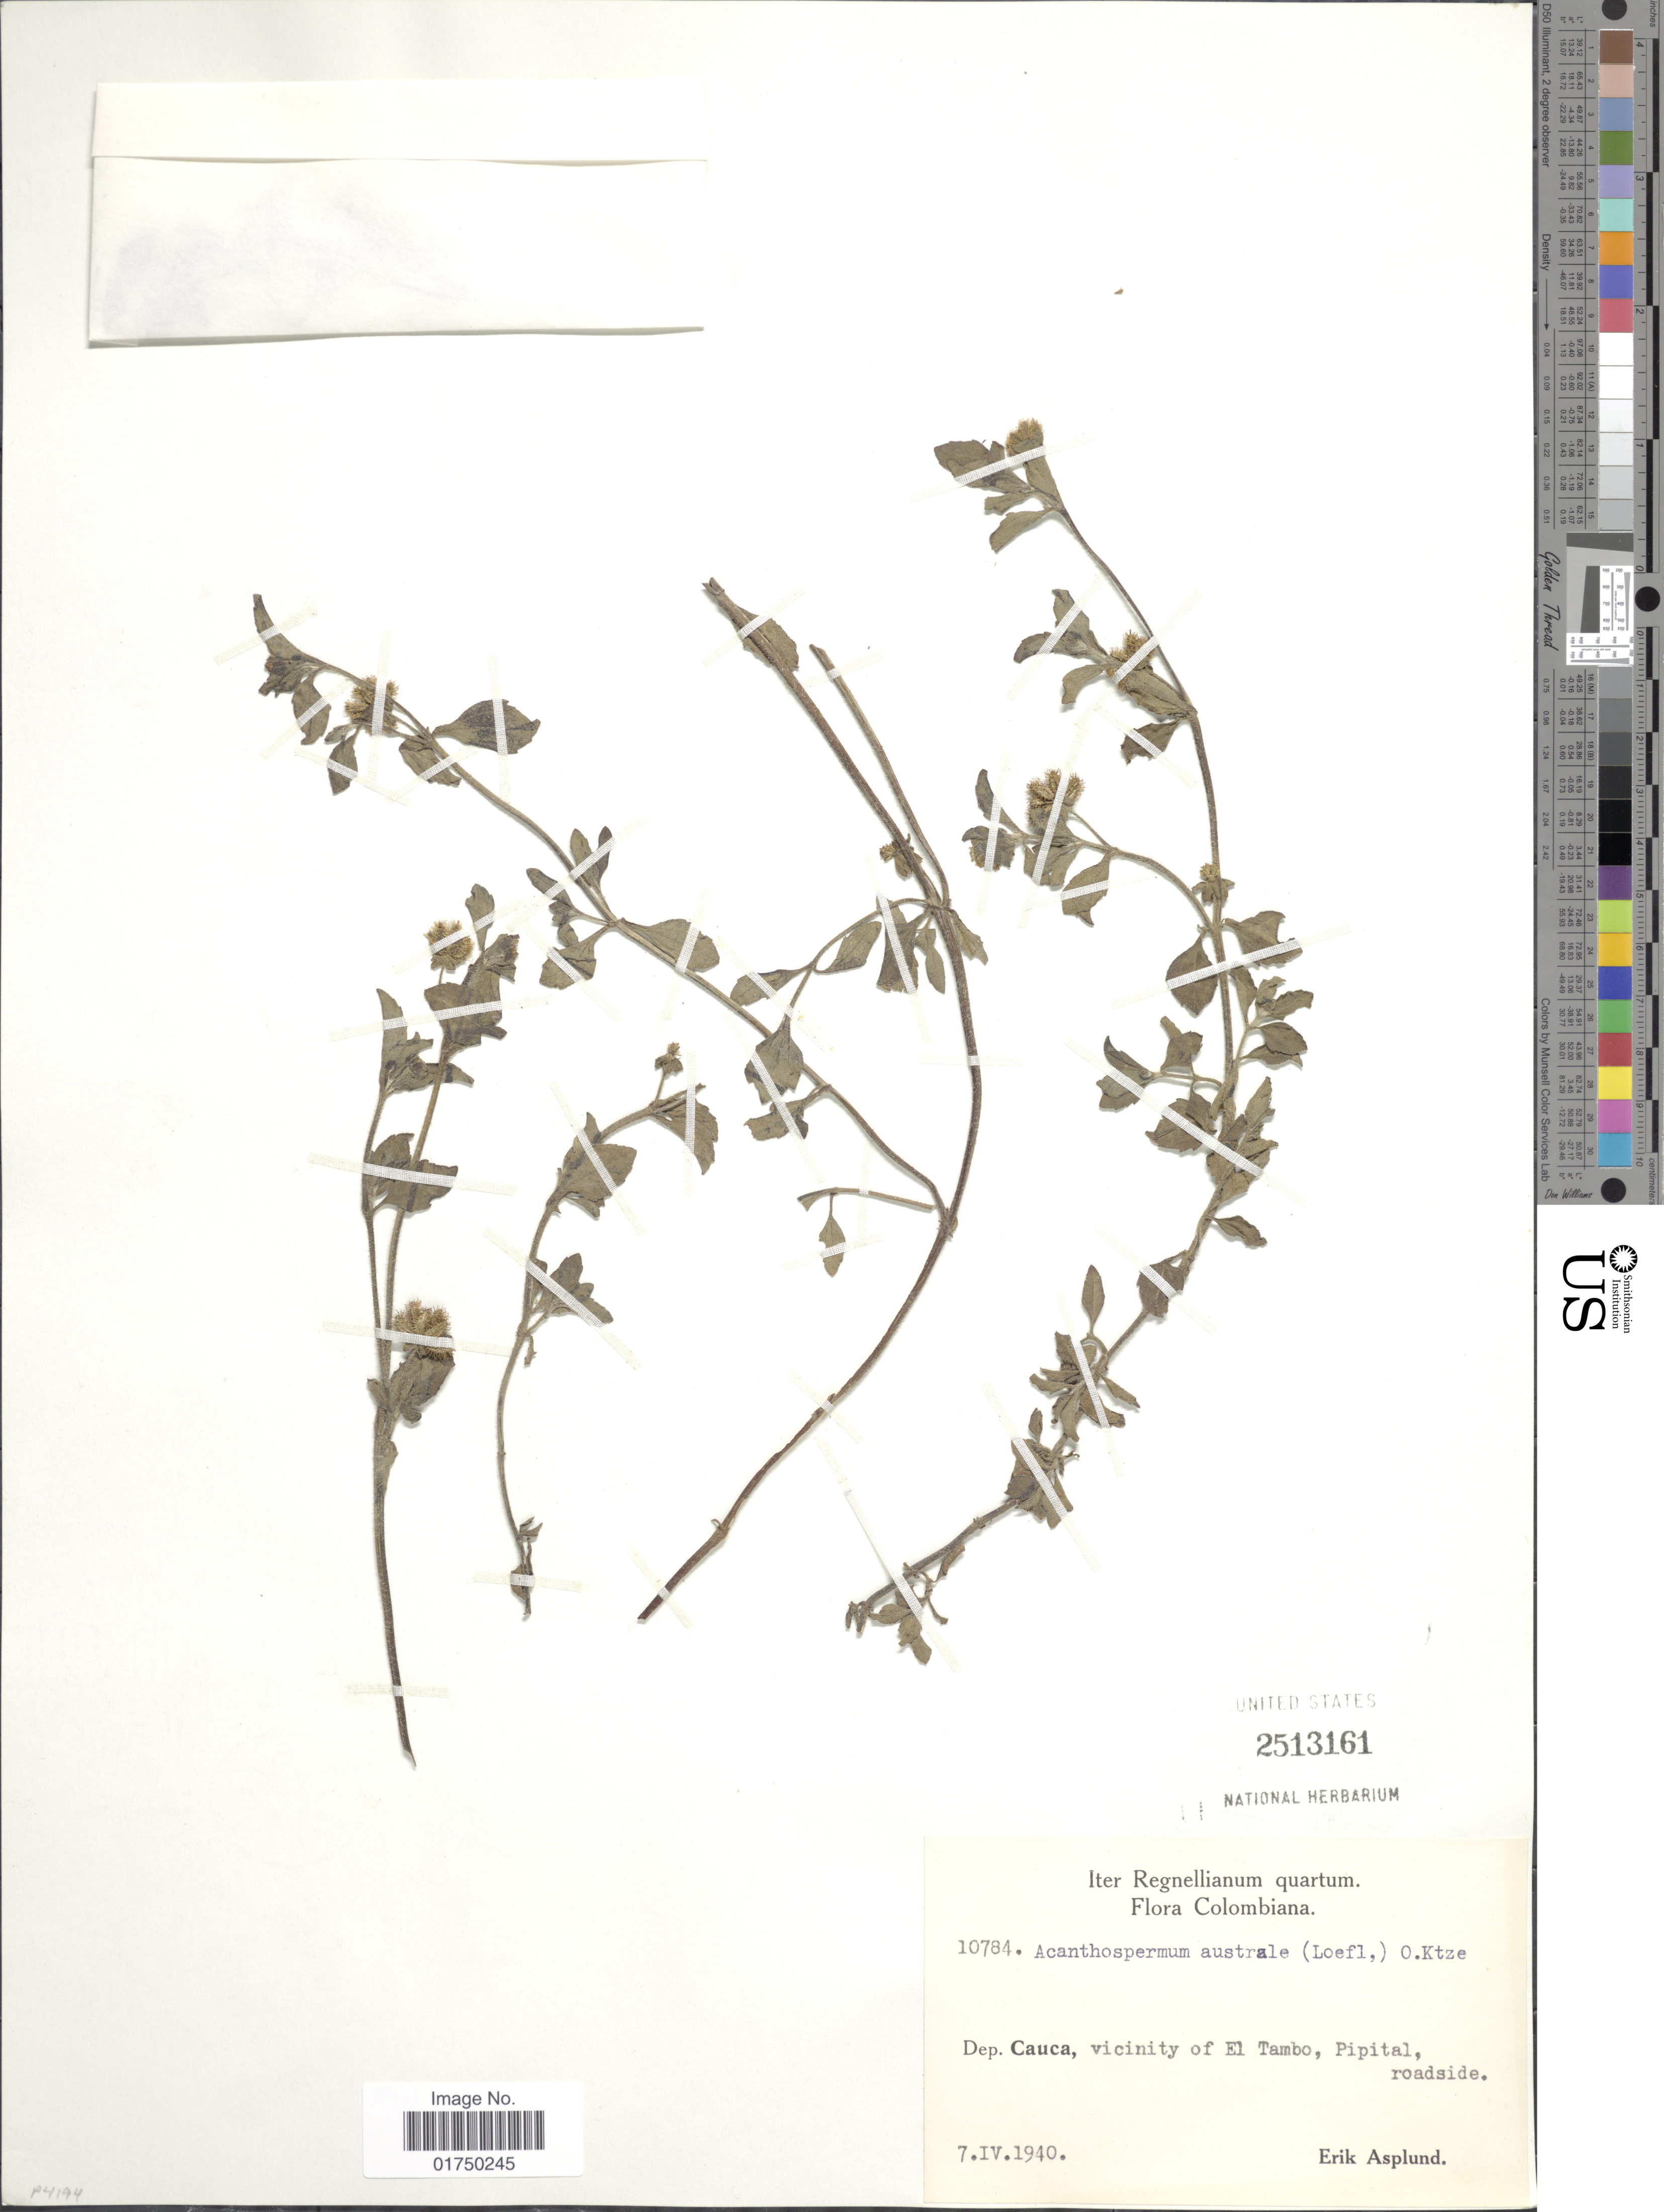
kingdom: Plantae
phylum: Tracheophyta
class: Magnoliopsida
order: Asterales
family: Asteraceae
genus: Acanthospermum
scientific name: Acanthospermum australe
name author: (Loefl.) Kuntze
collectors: E. Asplund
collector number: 10784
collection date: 1940-04-07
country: Colombia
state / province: Cauca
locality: Dep. Cauca, vicinity of El Tambo, Pipital, roadside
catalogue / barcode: US 2513161